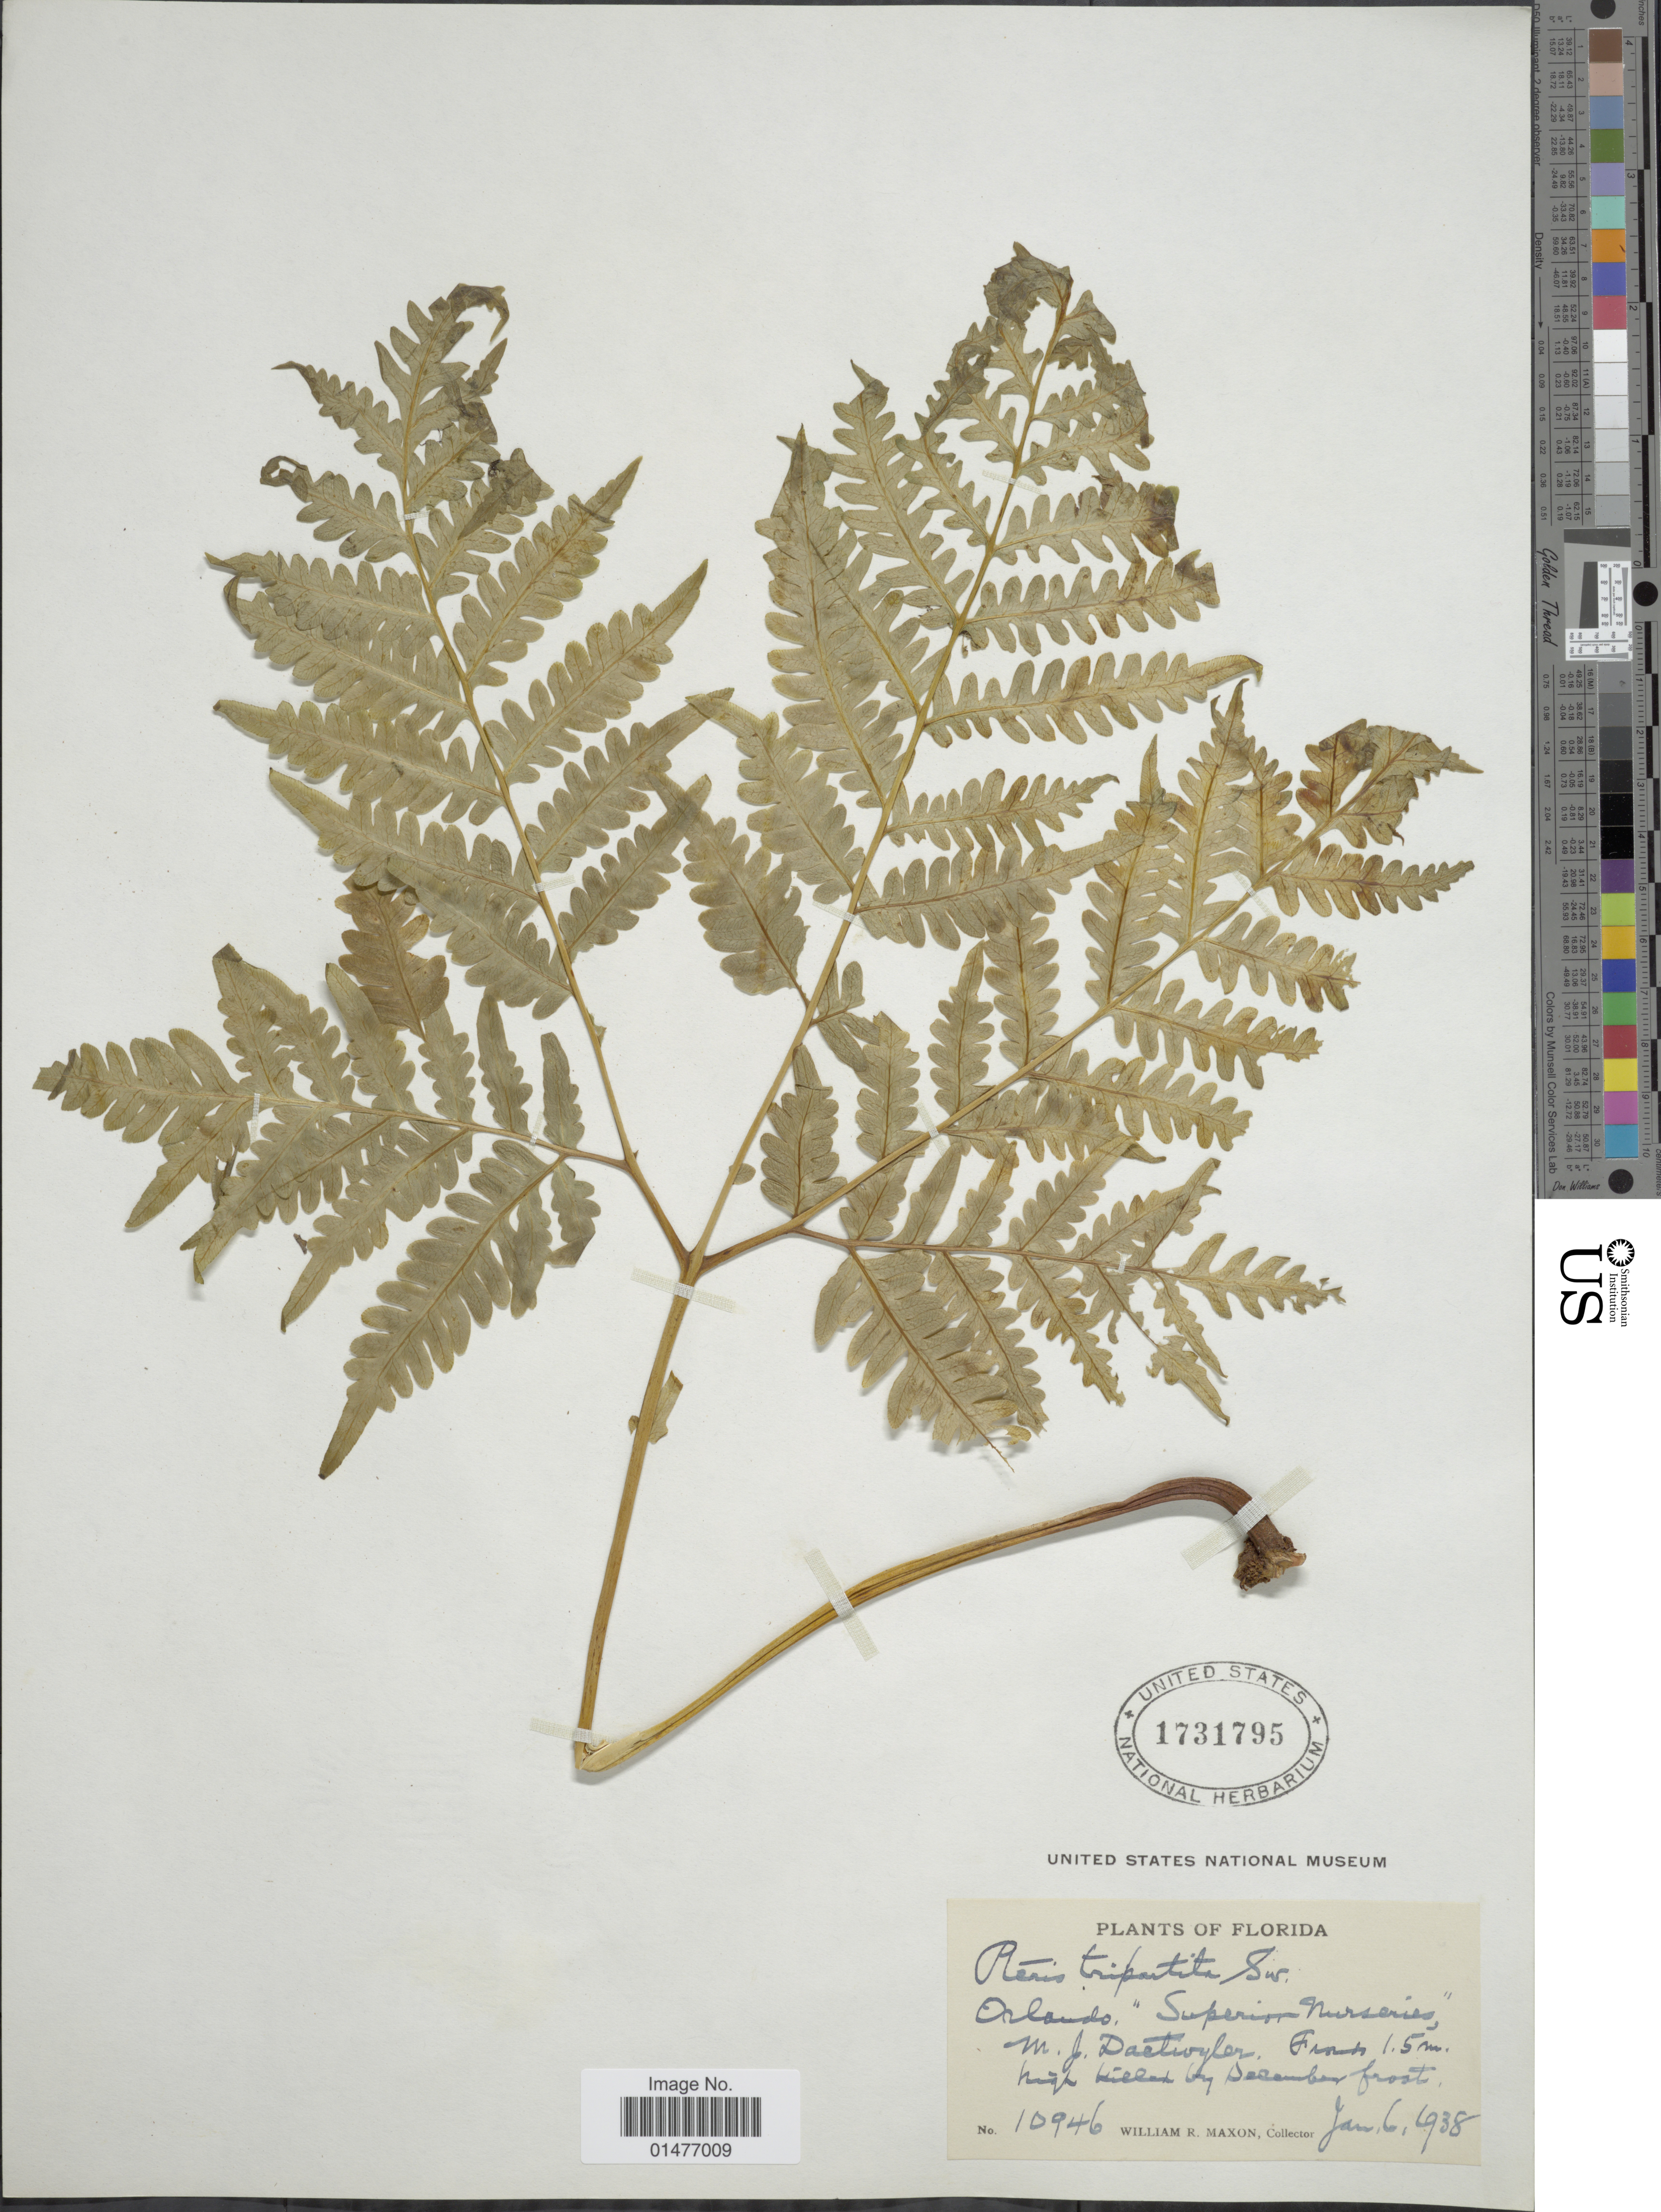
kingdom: Plantae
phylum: Tracheophyta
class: Polypodiopsida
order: Polypodiales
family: Pteridaceae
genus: Pteris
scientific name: Pteris tripartita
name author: Sw.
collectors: W. R. Maxon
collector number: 10946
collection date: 1938-01-06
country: United States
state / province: Florida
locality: Orlando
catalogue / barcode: US 1731795